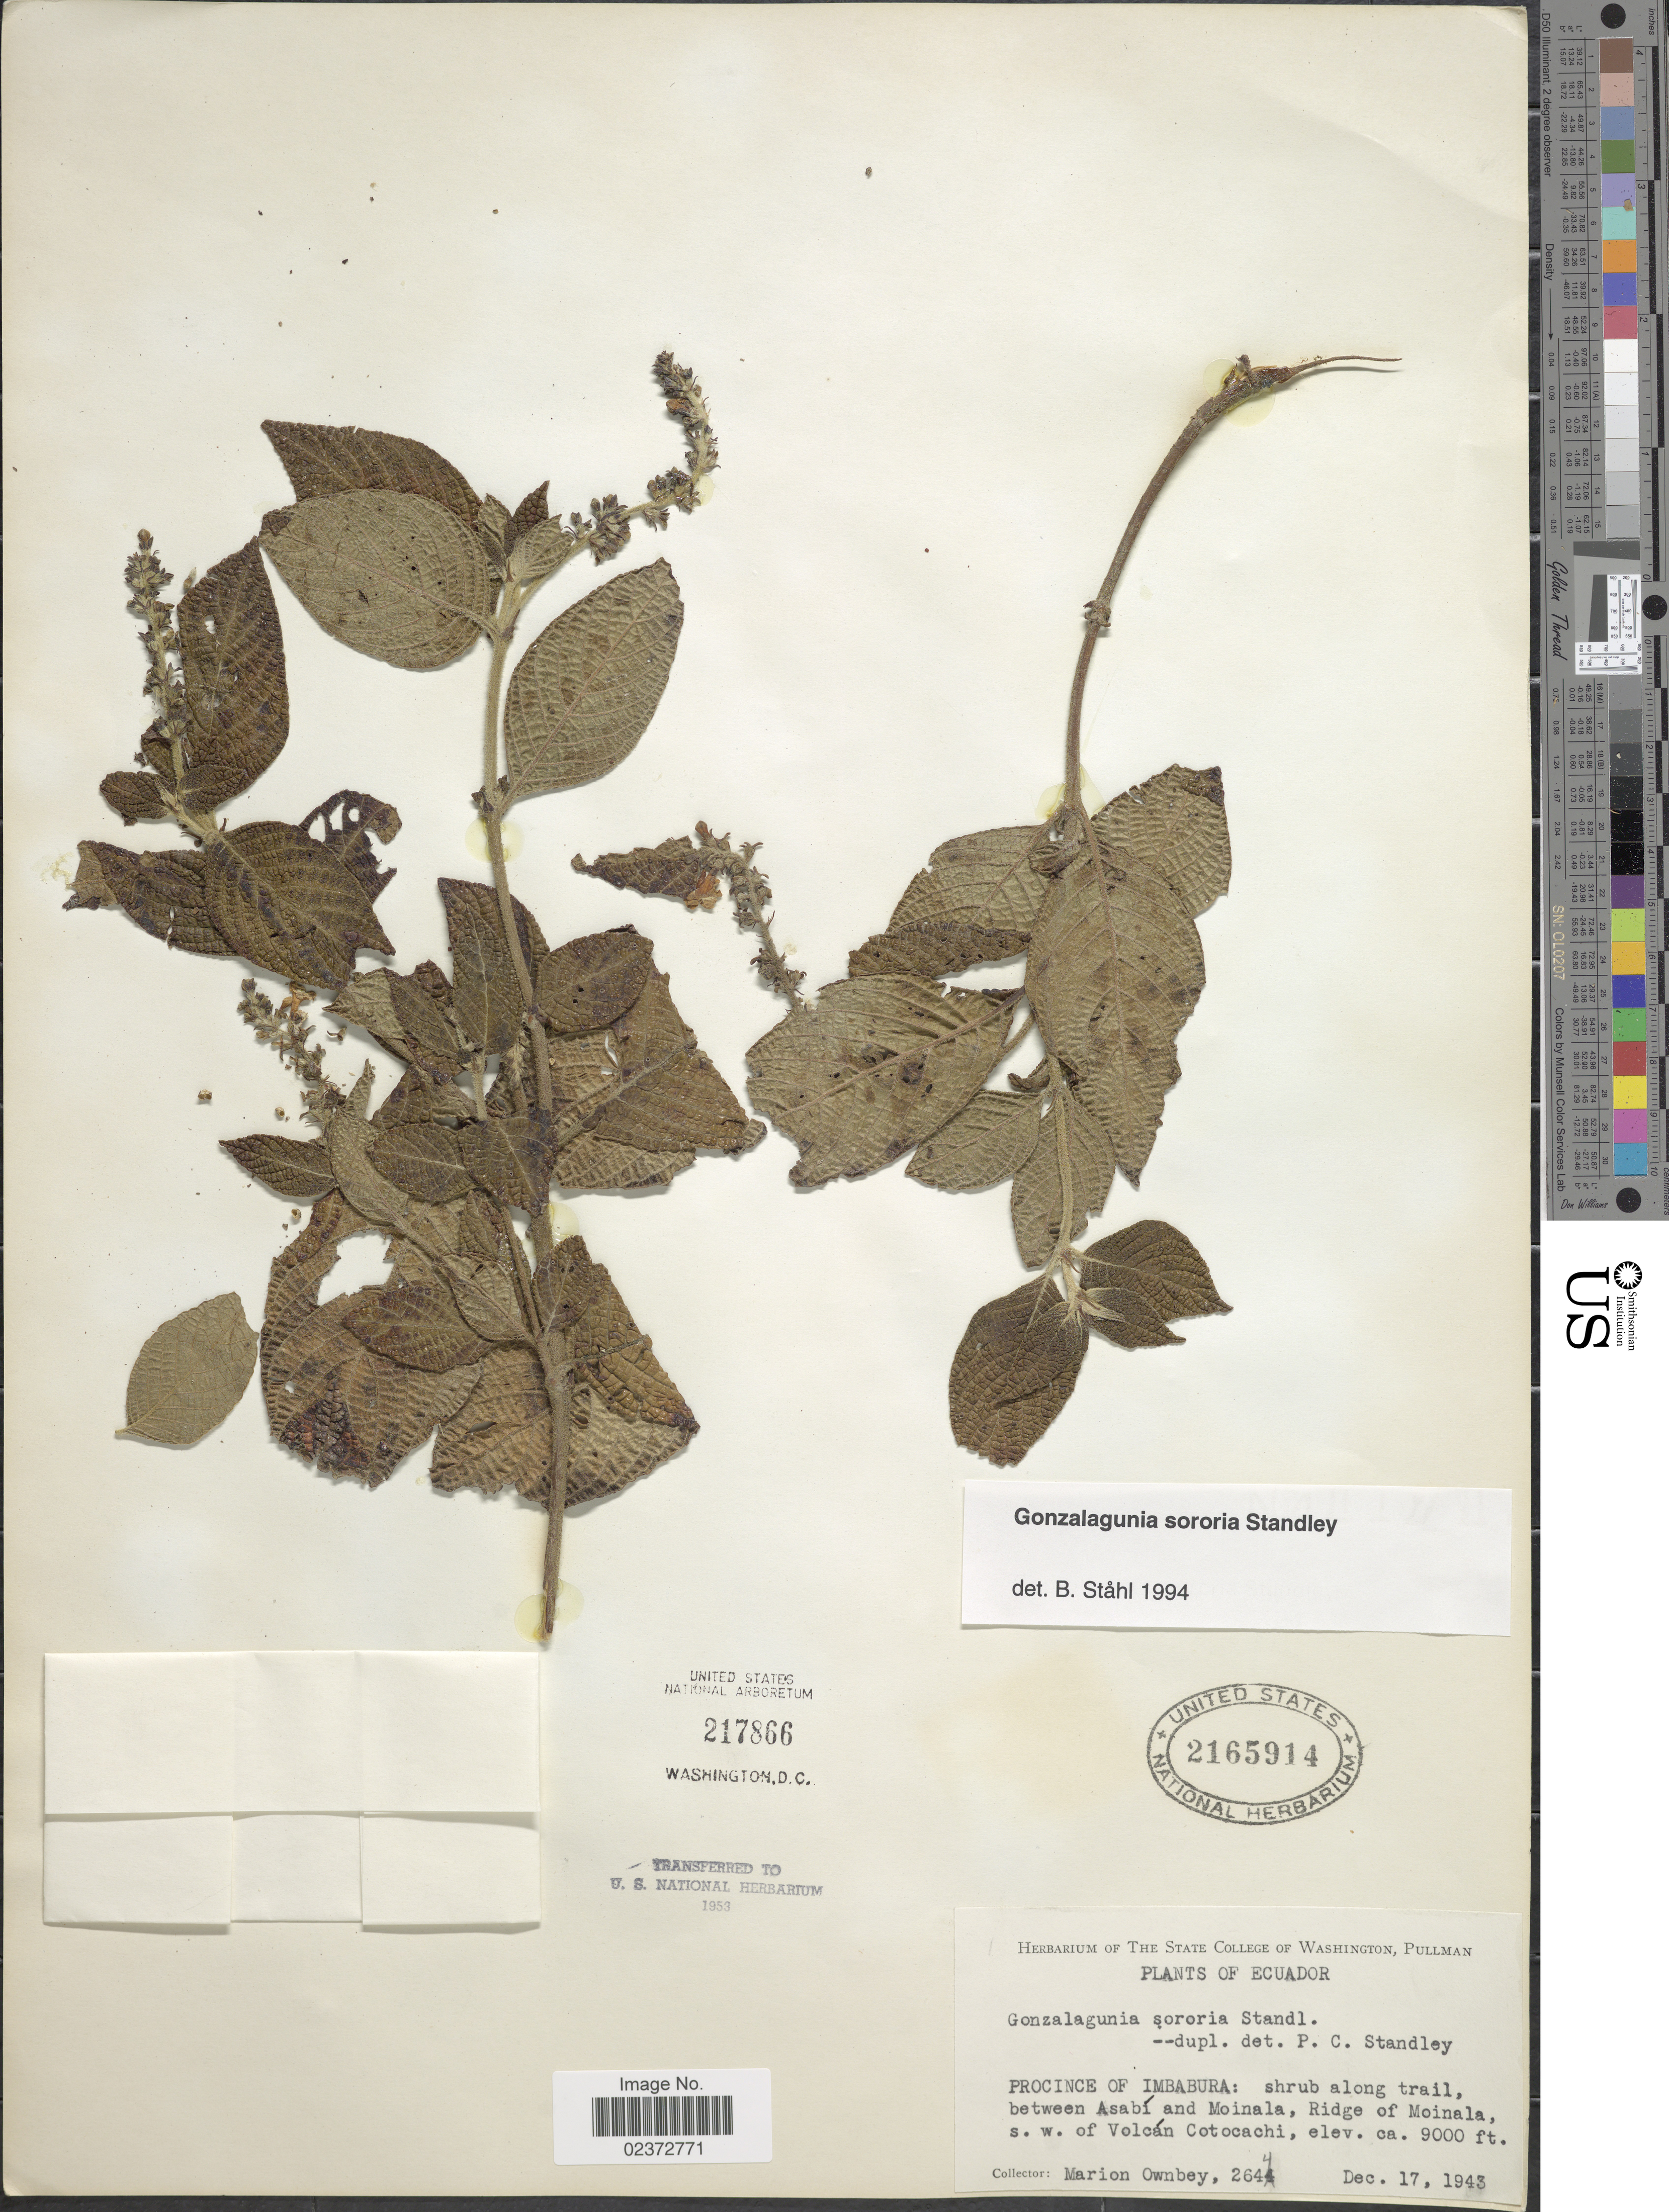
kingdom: Plantae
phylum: Tracheophyta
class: Magnoliopsida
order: Gentianales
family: Rubiaceae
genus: Gonzalagunia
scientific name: Gonzalagunia sororia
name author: Standl.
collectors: F. M. Ownbey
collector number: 2644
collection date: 1943-12-17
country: Ecuador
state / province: Imbabura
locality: shrun along trail, between Asabí and Moinala, Ridge of Moinala, s.w. of Volcán Cotocachi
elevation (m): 2743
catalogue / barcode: US 2165914